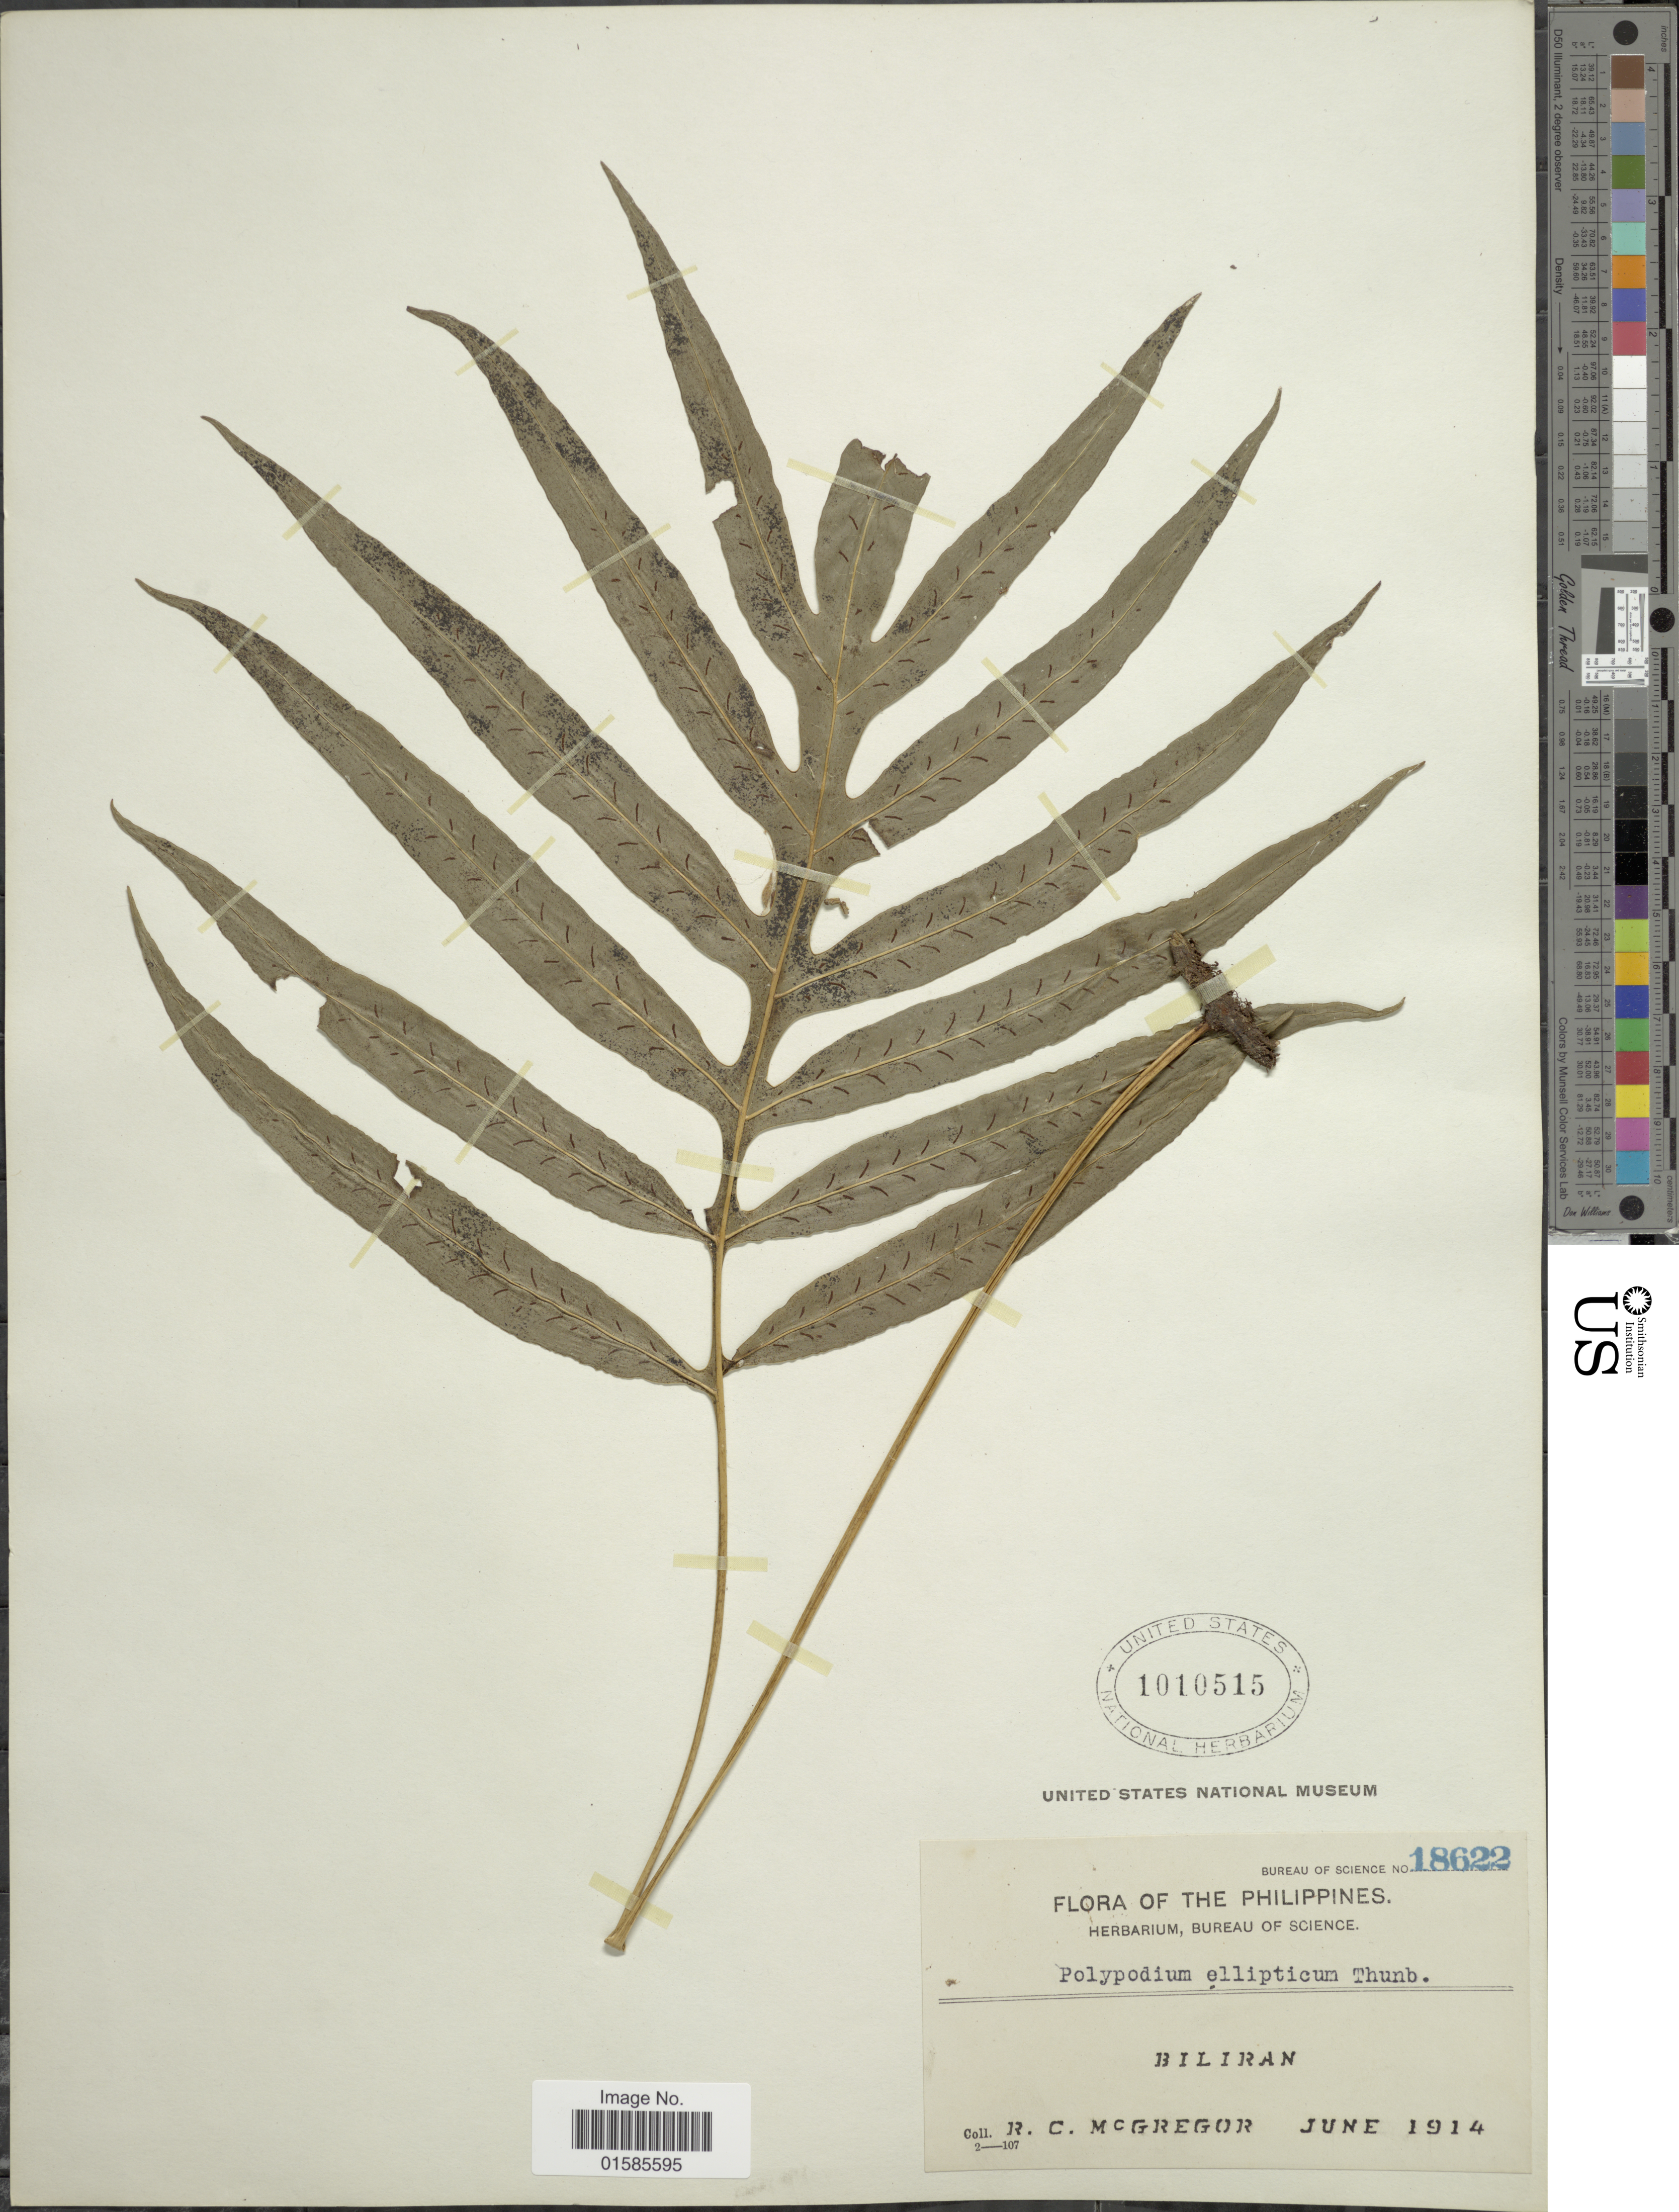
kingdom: Plantae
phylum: Tracheophyta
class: Polypodiopsida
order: Polypodiales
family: Polypodiaceae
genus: Leptochilus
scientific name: Leptochilus ellipticus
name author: (Thunb.) Noot.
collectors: R. C. McGregor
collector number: Bureau of Science 18622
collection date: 1914-06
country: Philippines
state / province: Eastern Visayas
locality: The Philippines, Biliran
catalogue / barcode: US 1010515